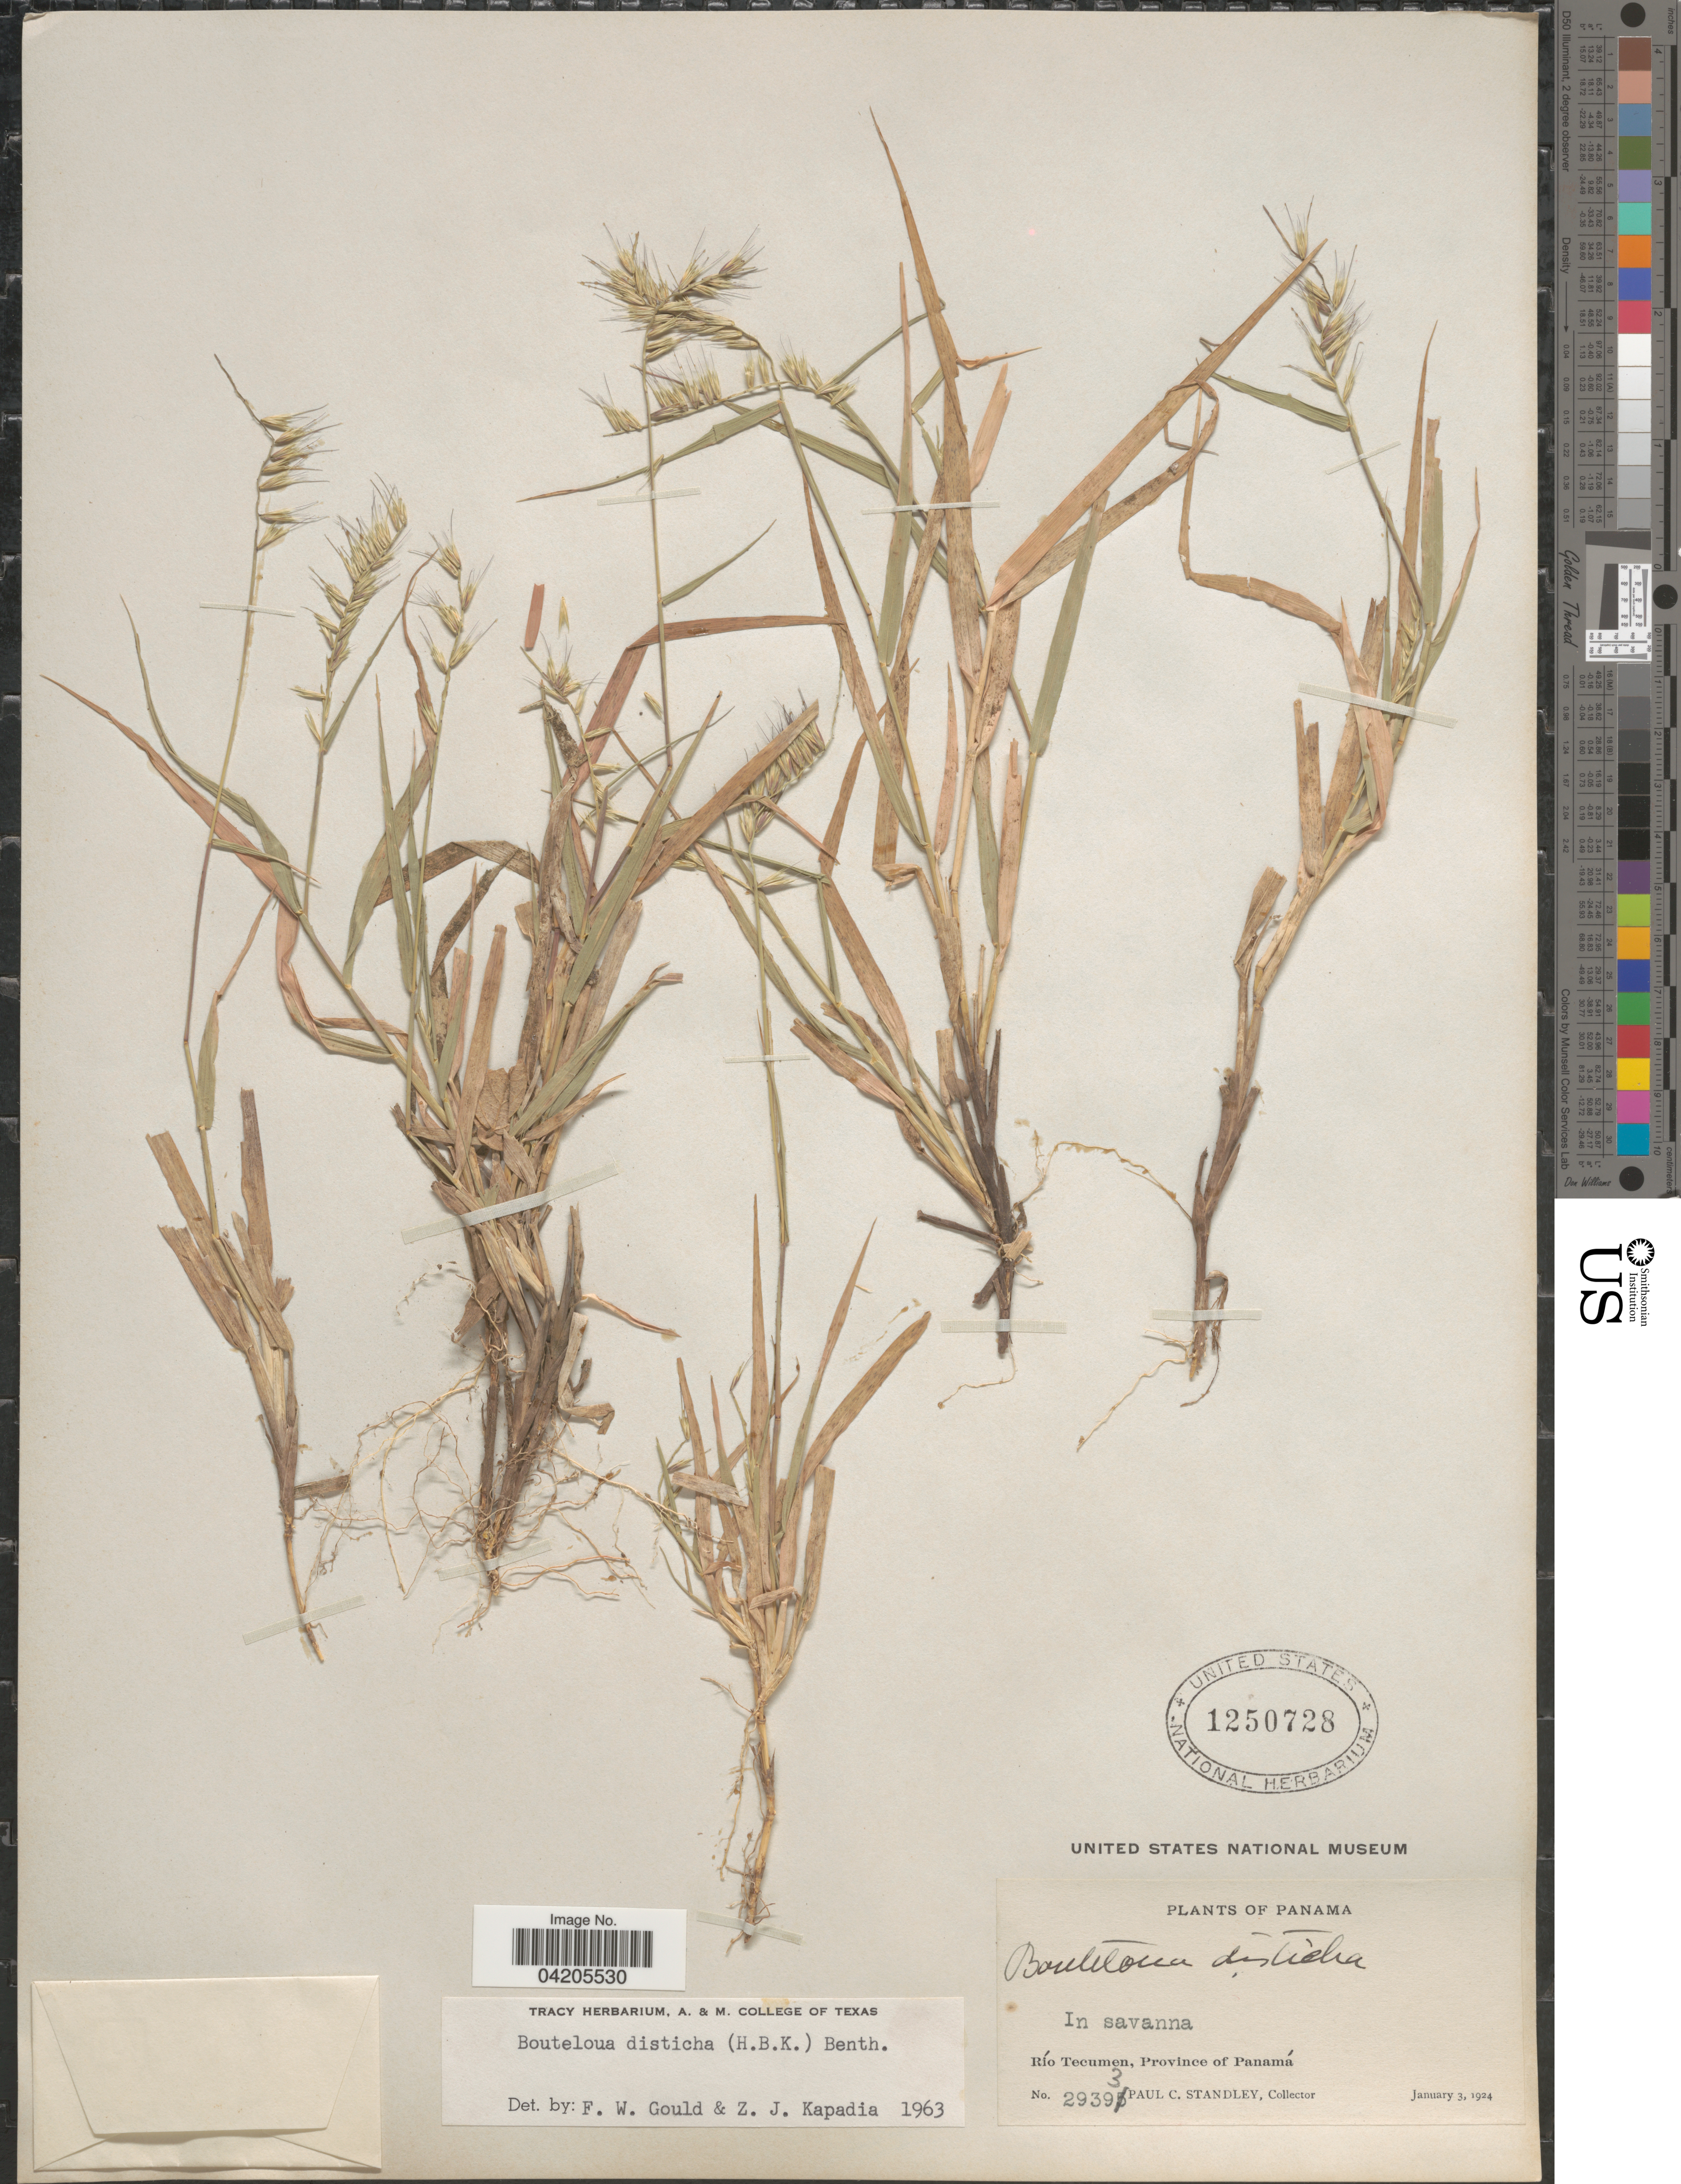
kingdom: Plantae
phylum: Tracheophyta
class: Liliopsida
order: Poales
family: Poaceae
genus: Bouteloua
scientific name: Bouteloua disticha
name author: (Kunth) Benth.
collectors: P. C. Standley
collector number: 29393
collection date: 1924-01-03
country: Panama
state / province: Panamá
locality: Río Tecumen.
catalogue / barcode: US 1250728